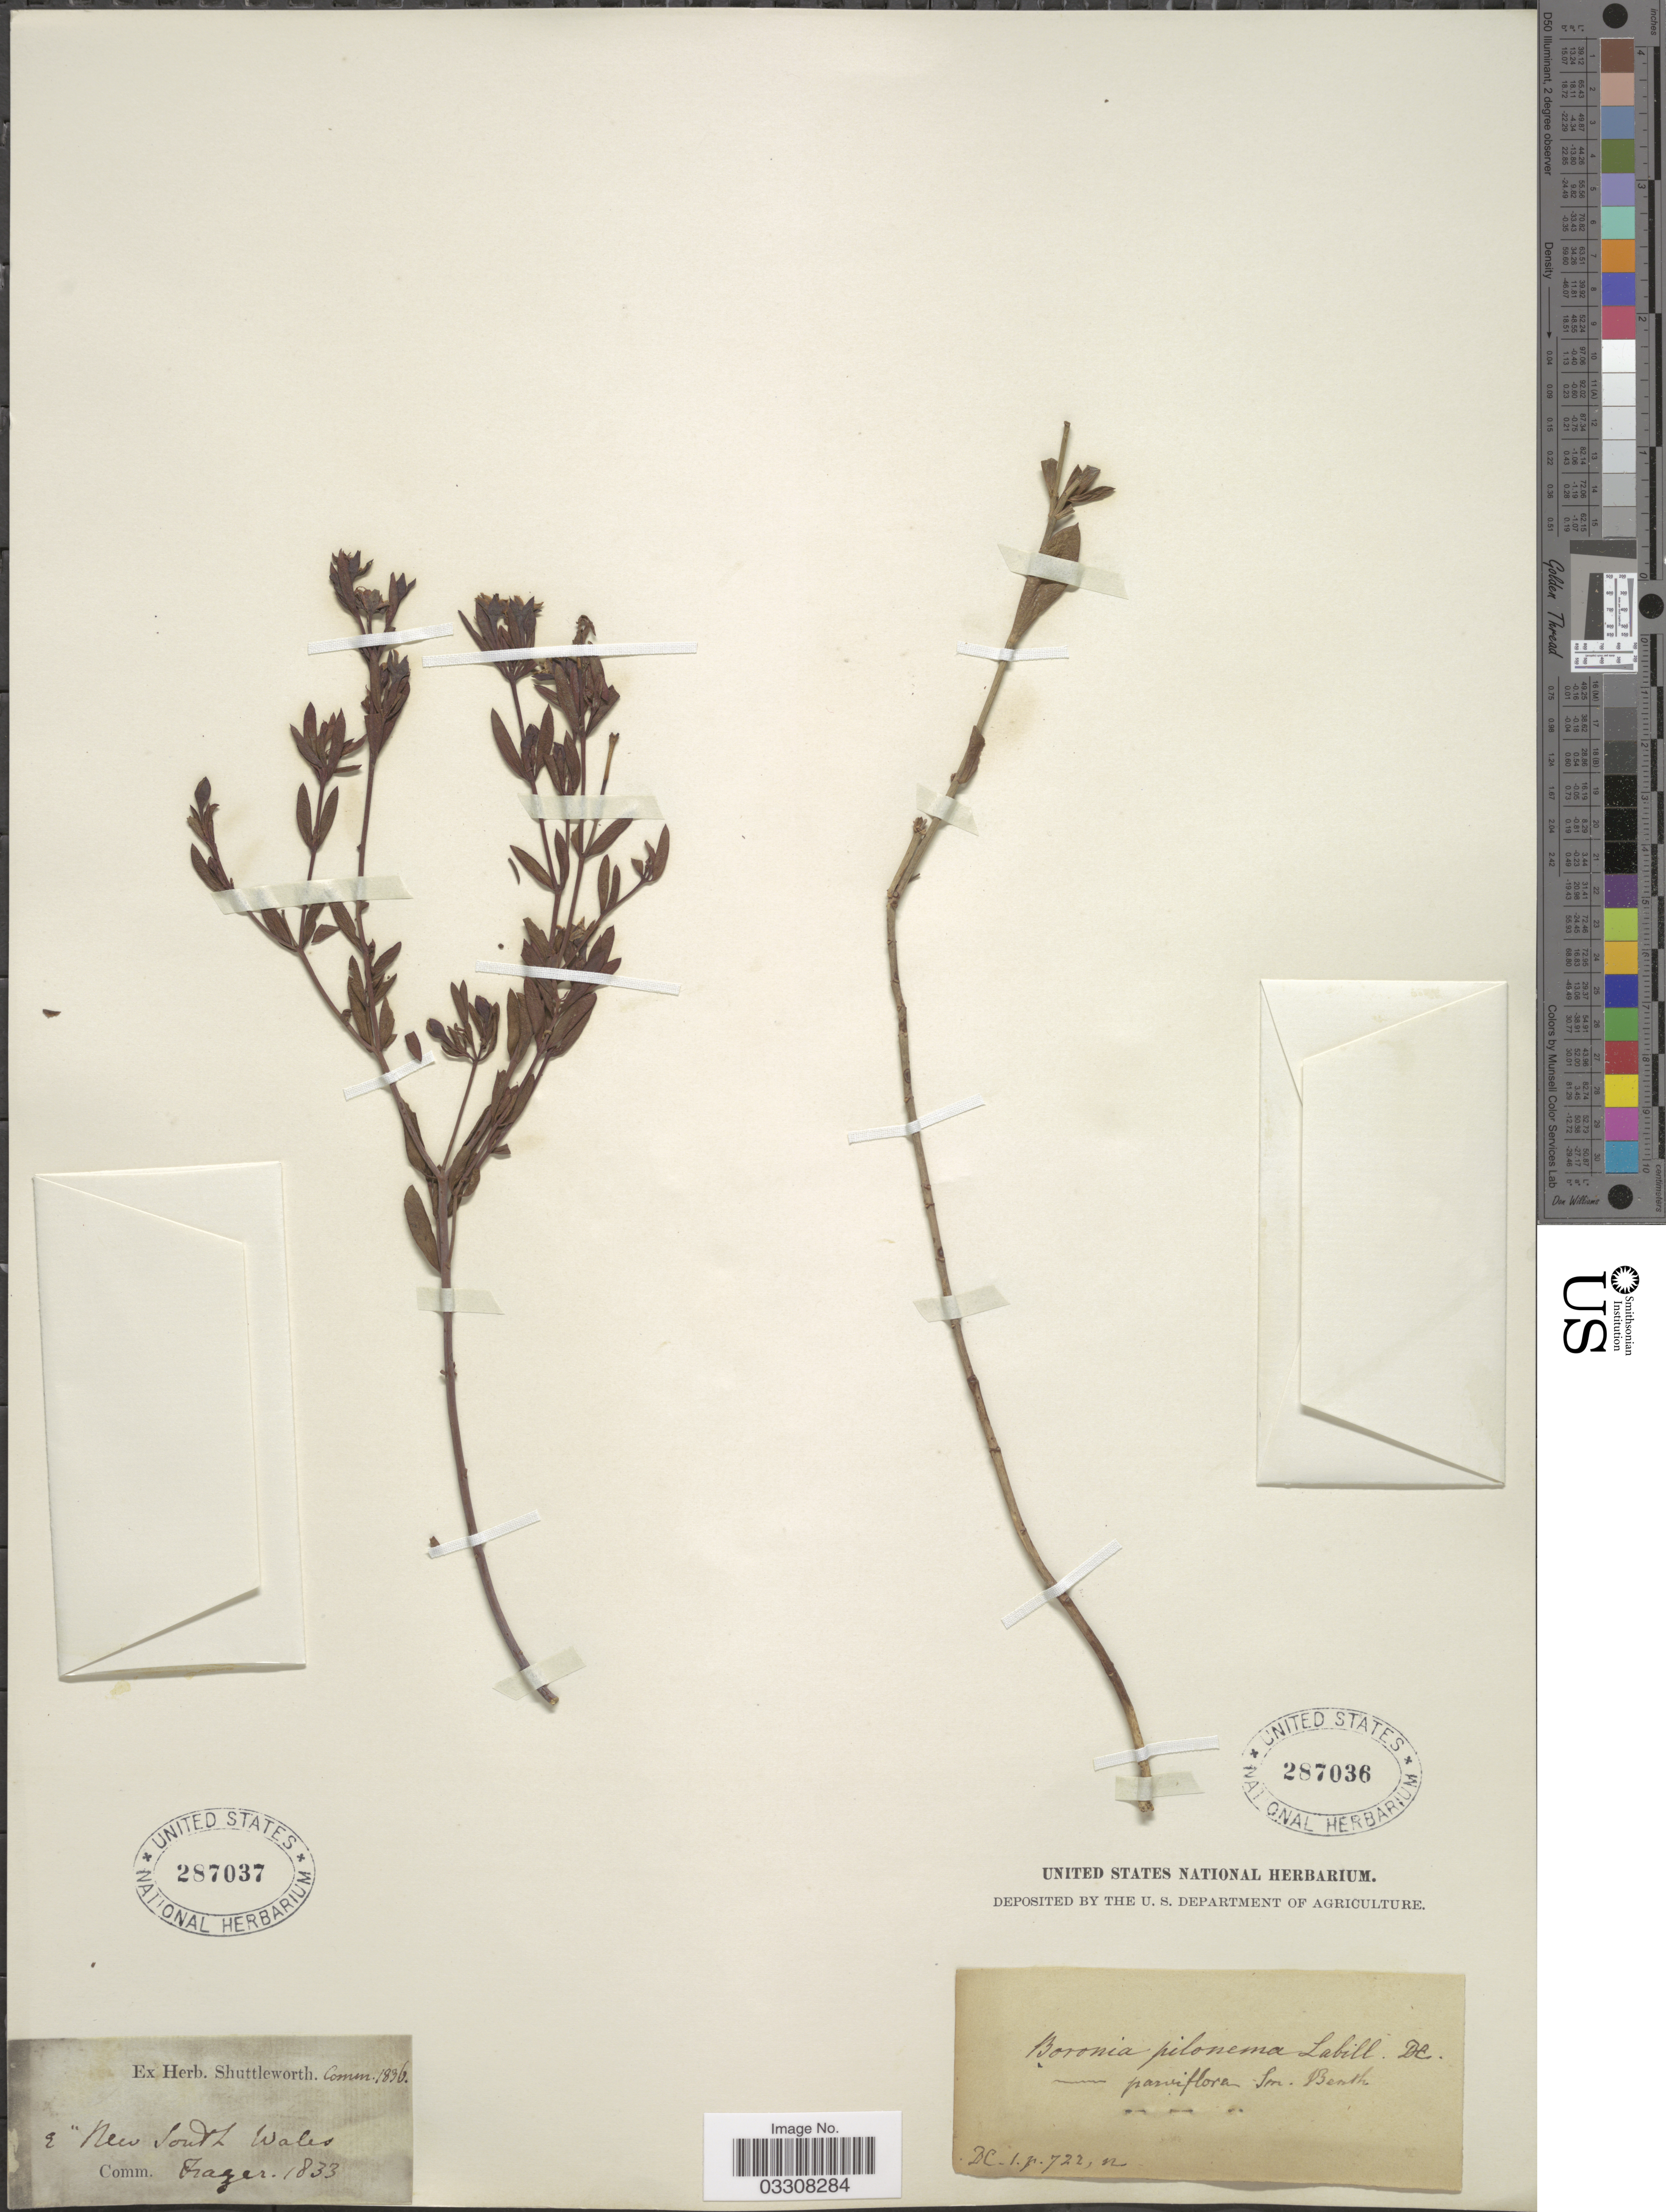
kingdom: Plantae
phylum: Tracheophyta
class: Magnoliopsida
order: Sapindales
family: Rutaceae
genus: Boronia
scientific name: Boronia pilonema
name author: Labill.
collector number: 722?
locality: Sm. Benth. [interpreted]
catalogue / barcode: US 287036